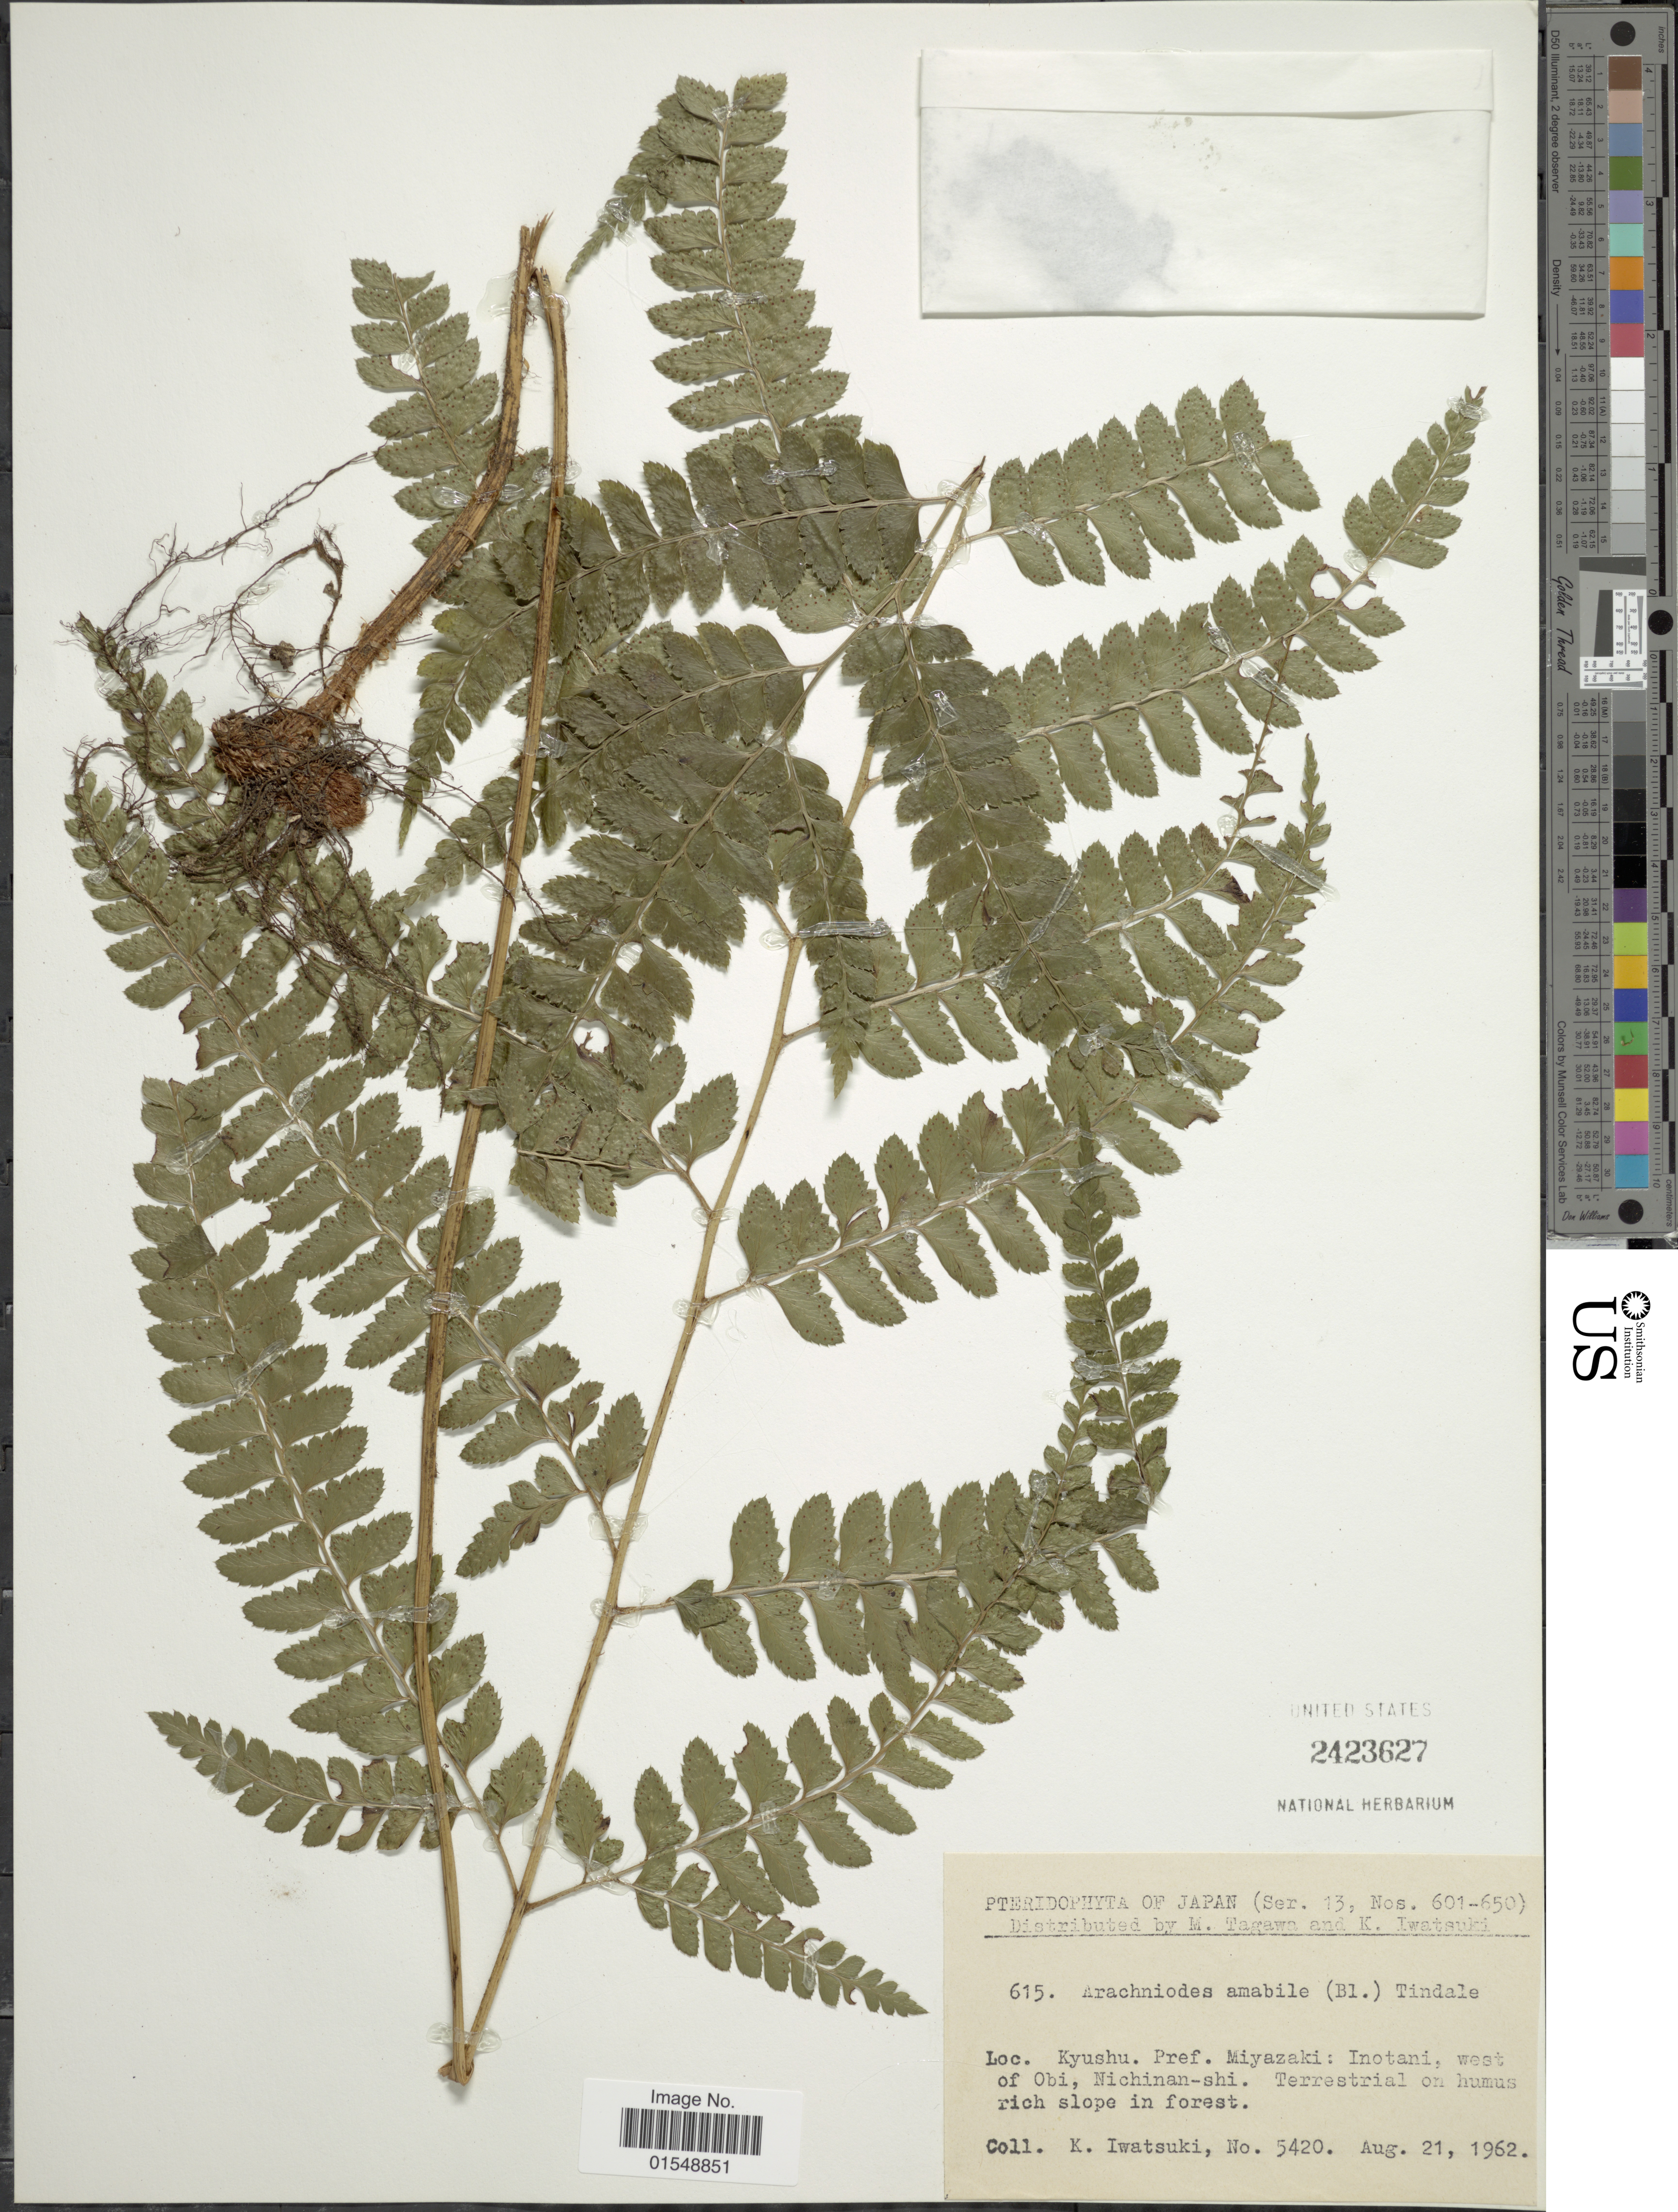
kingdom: Plantae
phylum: Tracheophyta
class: Polypodiopsida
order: Polypodiales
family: Dryopteridaceae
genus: Arachniodes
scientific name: Arachniodes amabilis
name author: (Blume) Tindale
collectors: K. Iwatsuki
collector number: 5420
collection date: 1962-08-21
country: Japan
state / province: Miyazaki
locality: Kyushu, Inotani, west of Obi, Nichinan-shi.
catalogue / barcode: US 2423627